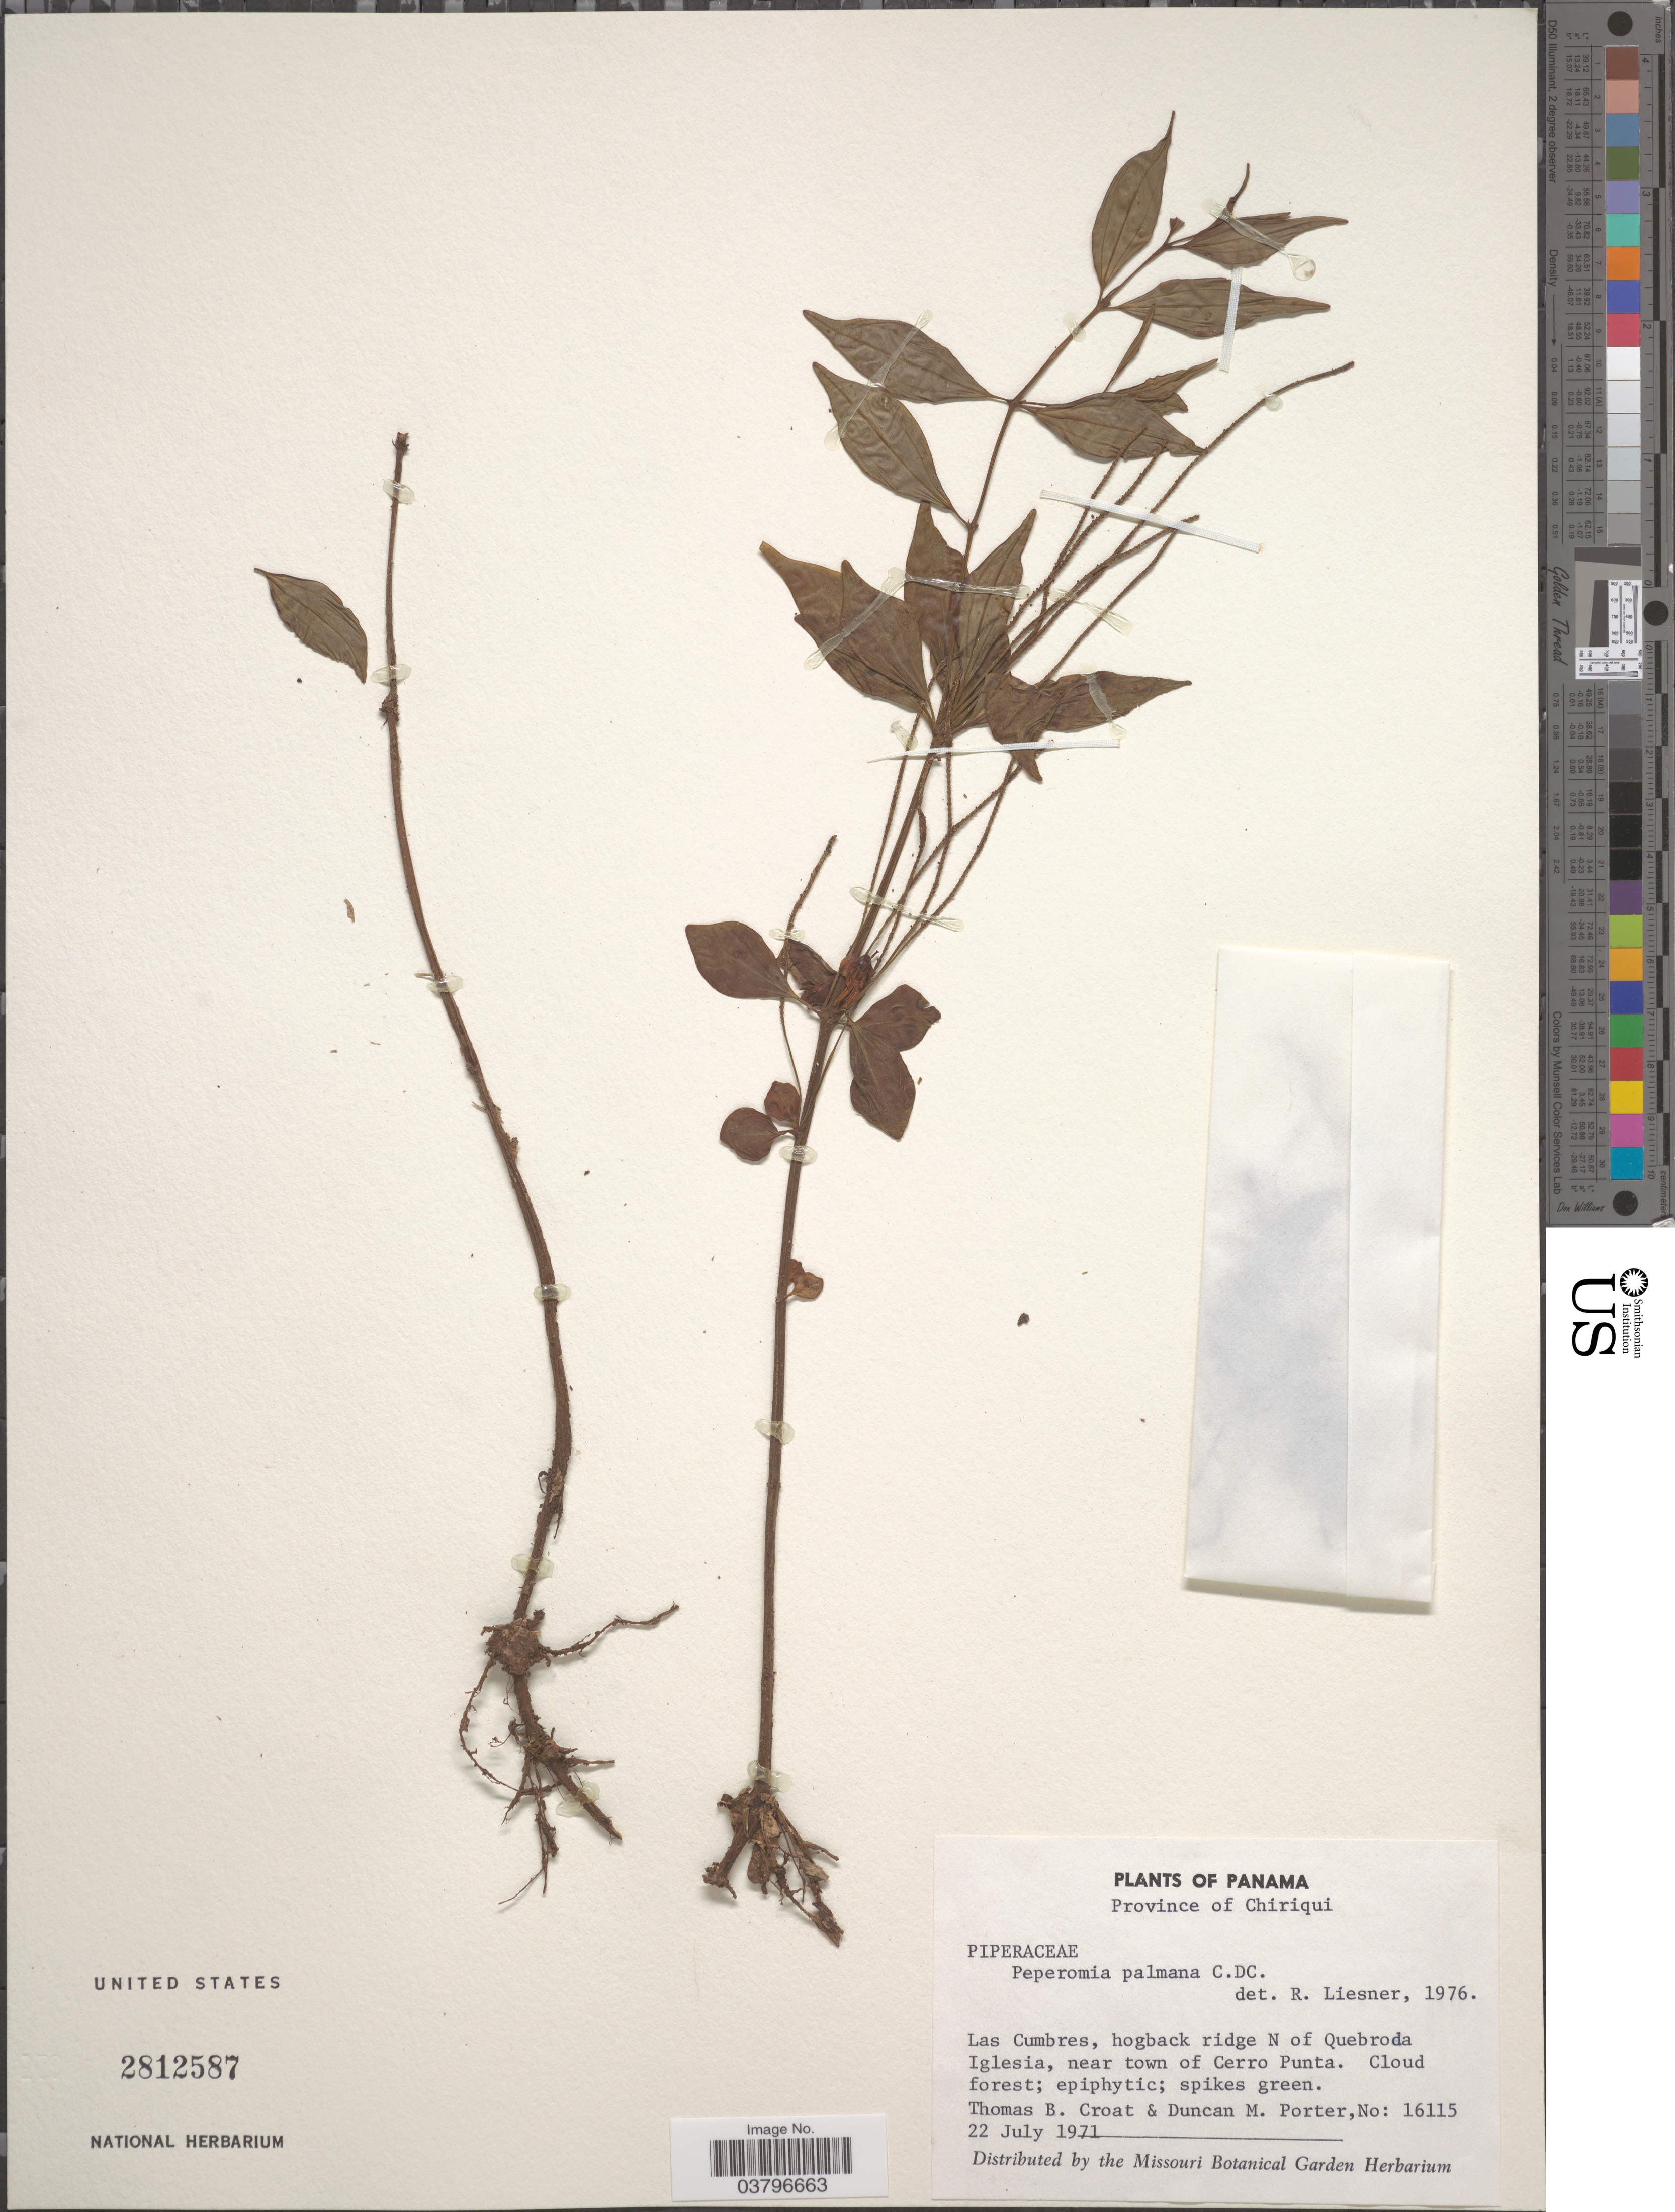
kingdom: Plantae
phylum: Tracheophyta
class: Magnoliopsida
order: Piperales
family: Piperaceae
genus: Peperomia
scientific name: Peperomia palmana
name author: C. DC.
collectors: T. B. Croat & D. Porter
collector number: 16115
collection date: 1971-07-22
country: Panama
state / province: Chiriqui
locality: Las Cumbres, hogback ridge N of Quebroda Iglesia, near town of Cerro Punta.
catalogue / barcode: US 2812587